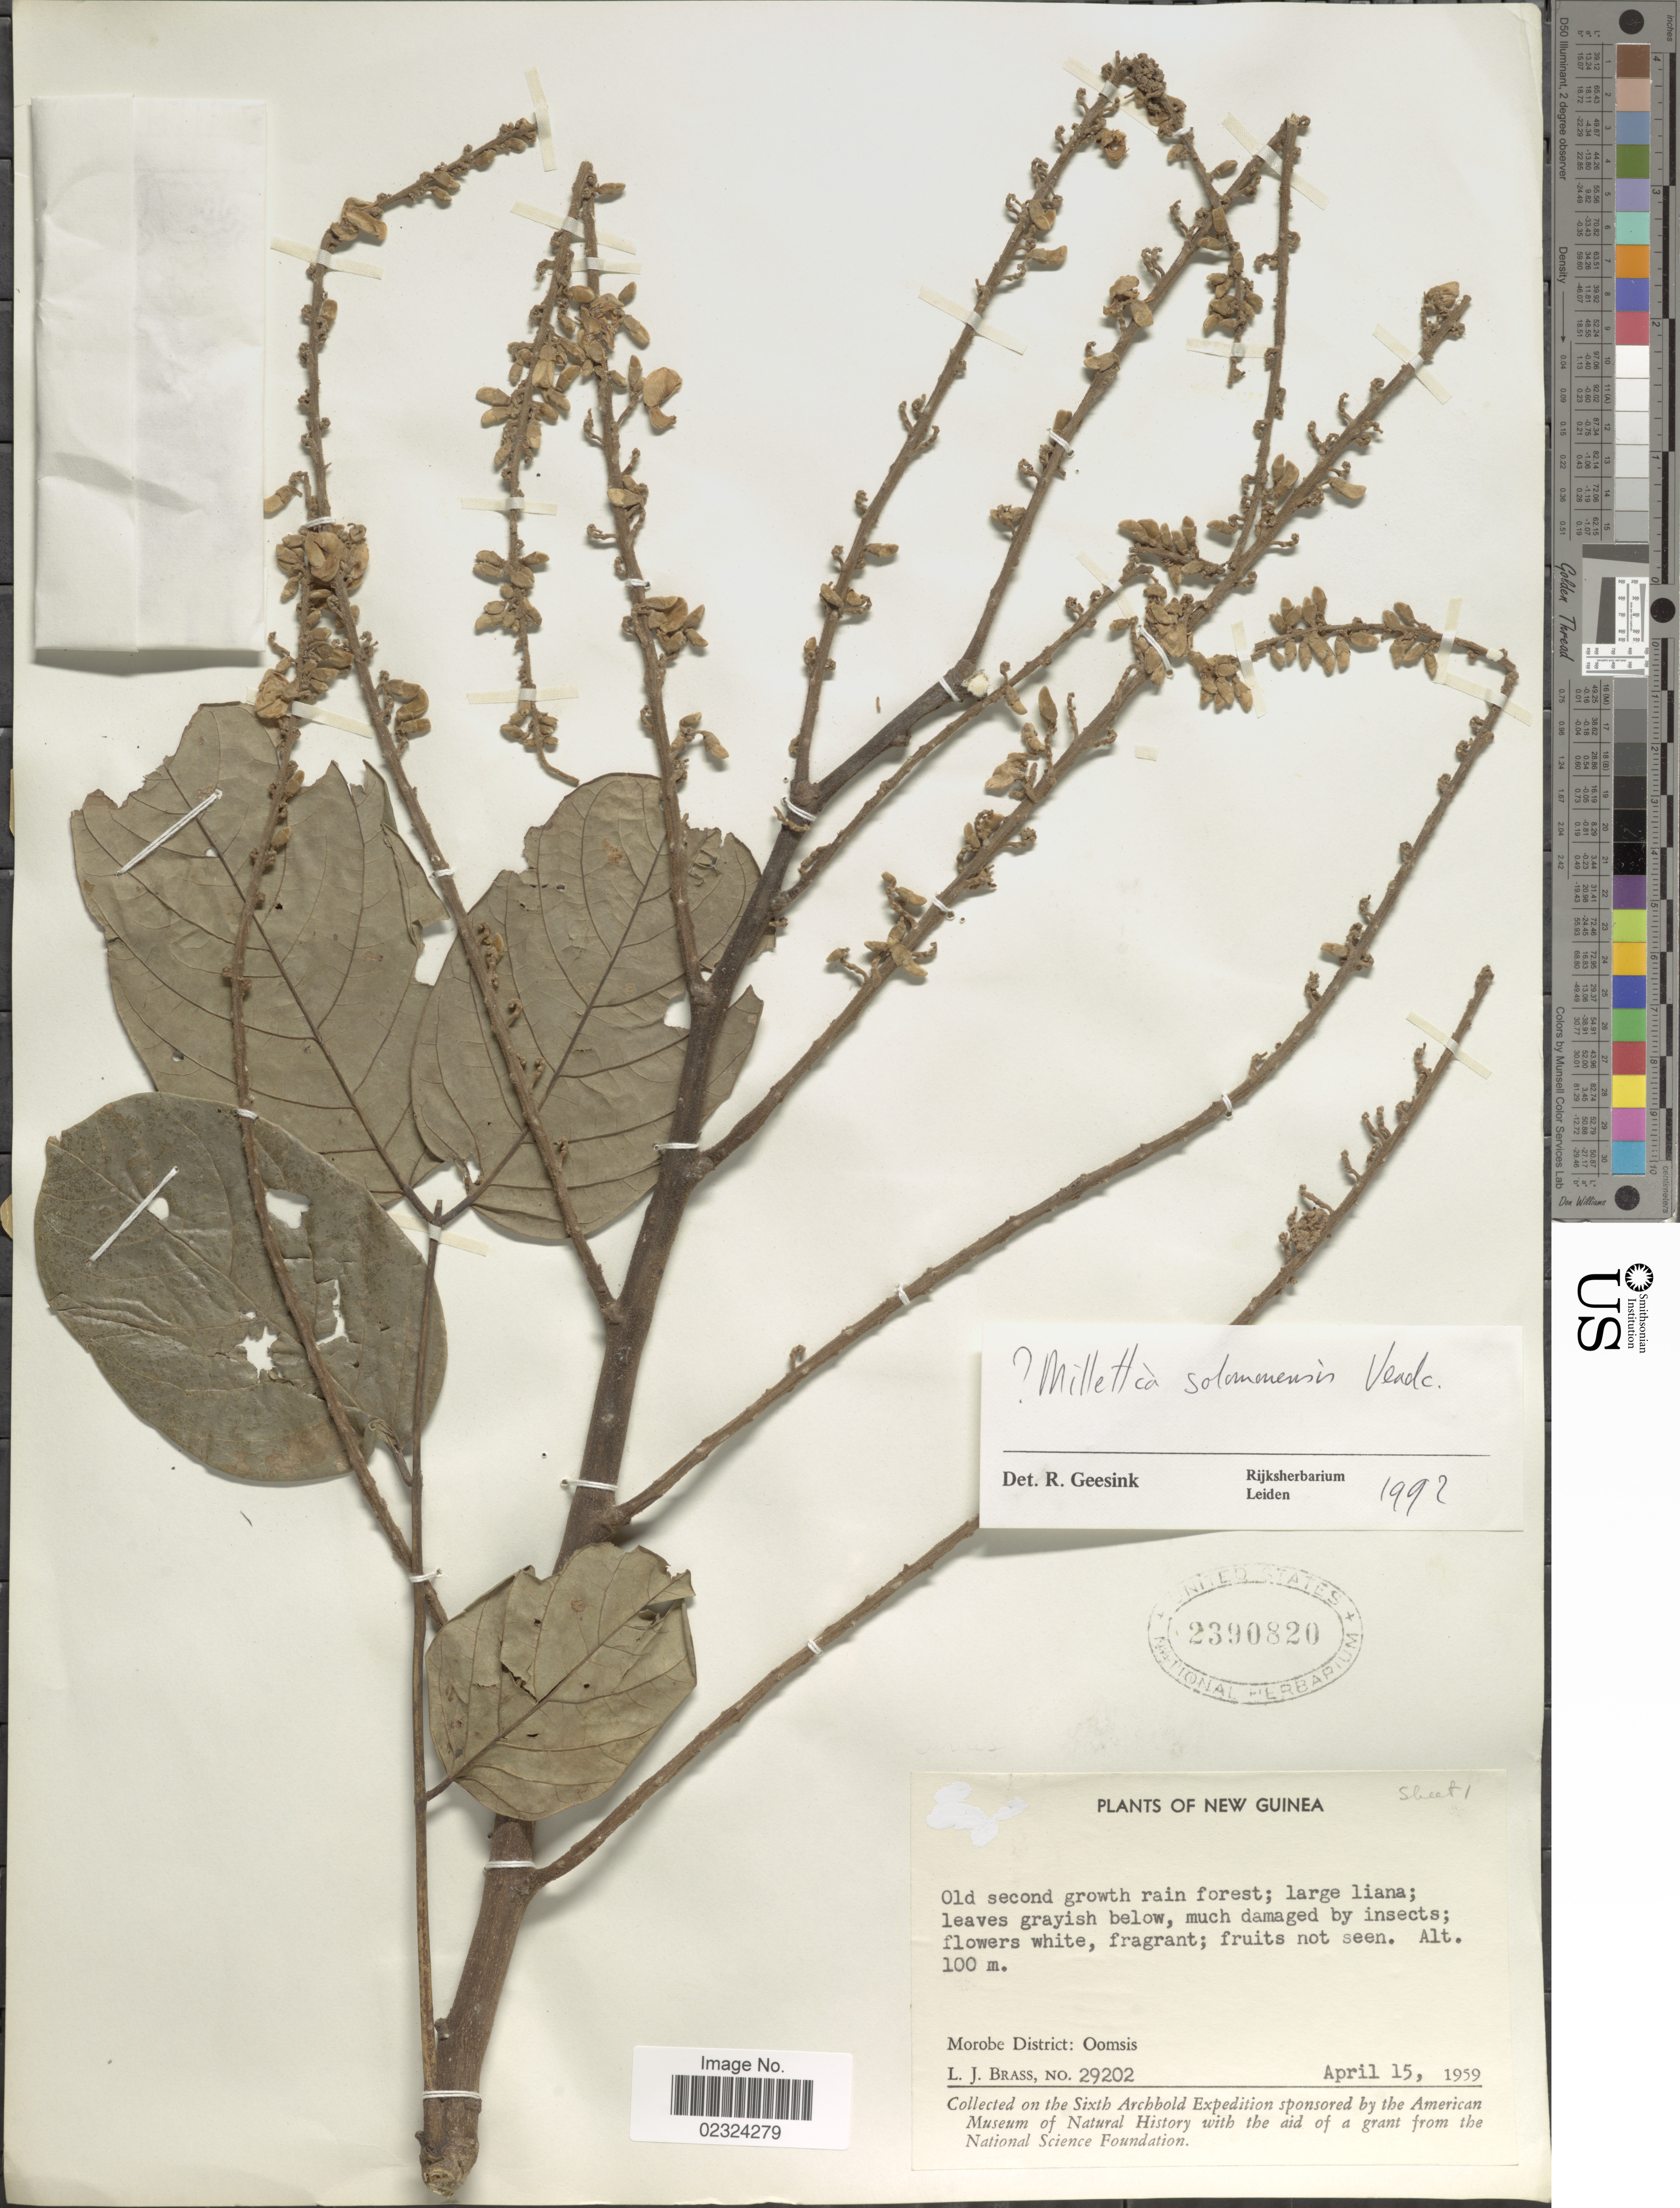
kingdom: Plantae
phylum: Tracheophyta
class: Magnoliopsida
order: Fabales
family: Fabaceae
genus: Millettia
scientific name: Millettia solomonensis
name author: Verdc.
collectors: L. J. Brass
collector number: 29202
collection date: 1959-04-15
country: Papua New Guinea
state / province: Morobe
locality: New Guinea. Morobe District: Oomsis.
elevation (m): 100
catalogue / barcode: US 2390820